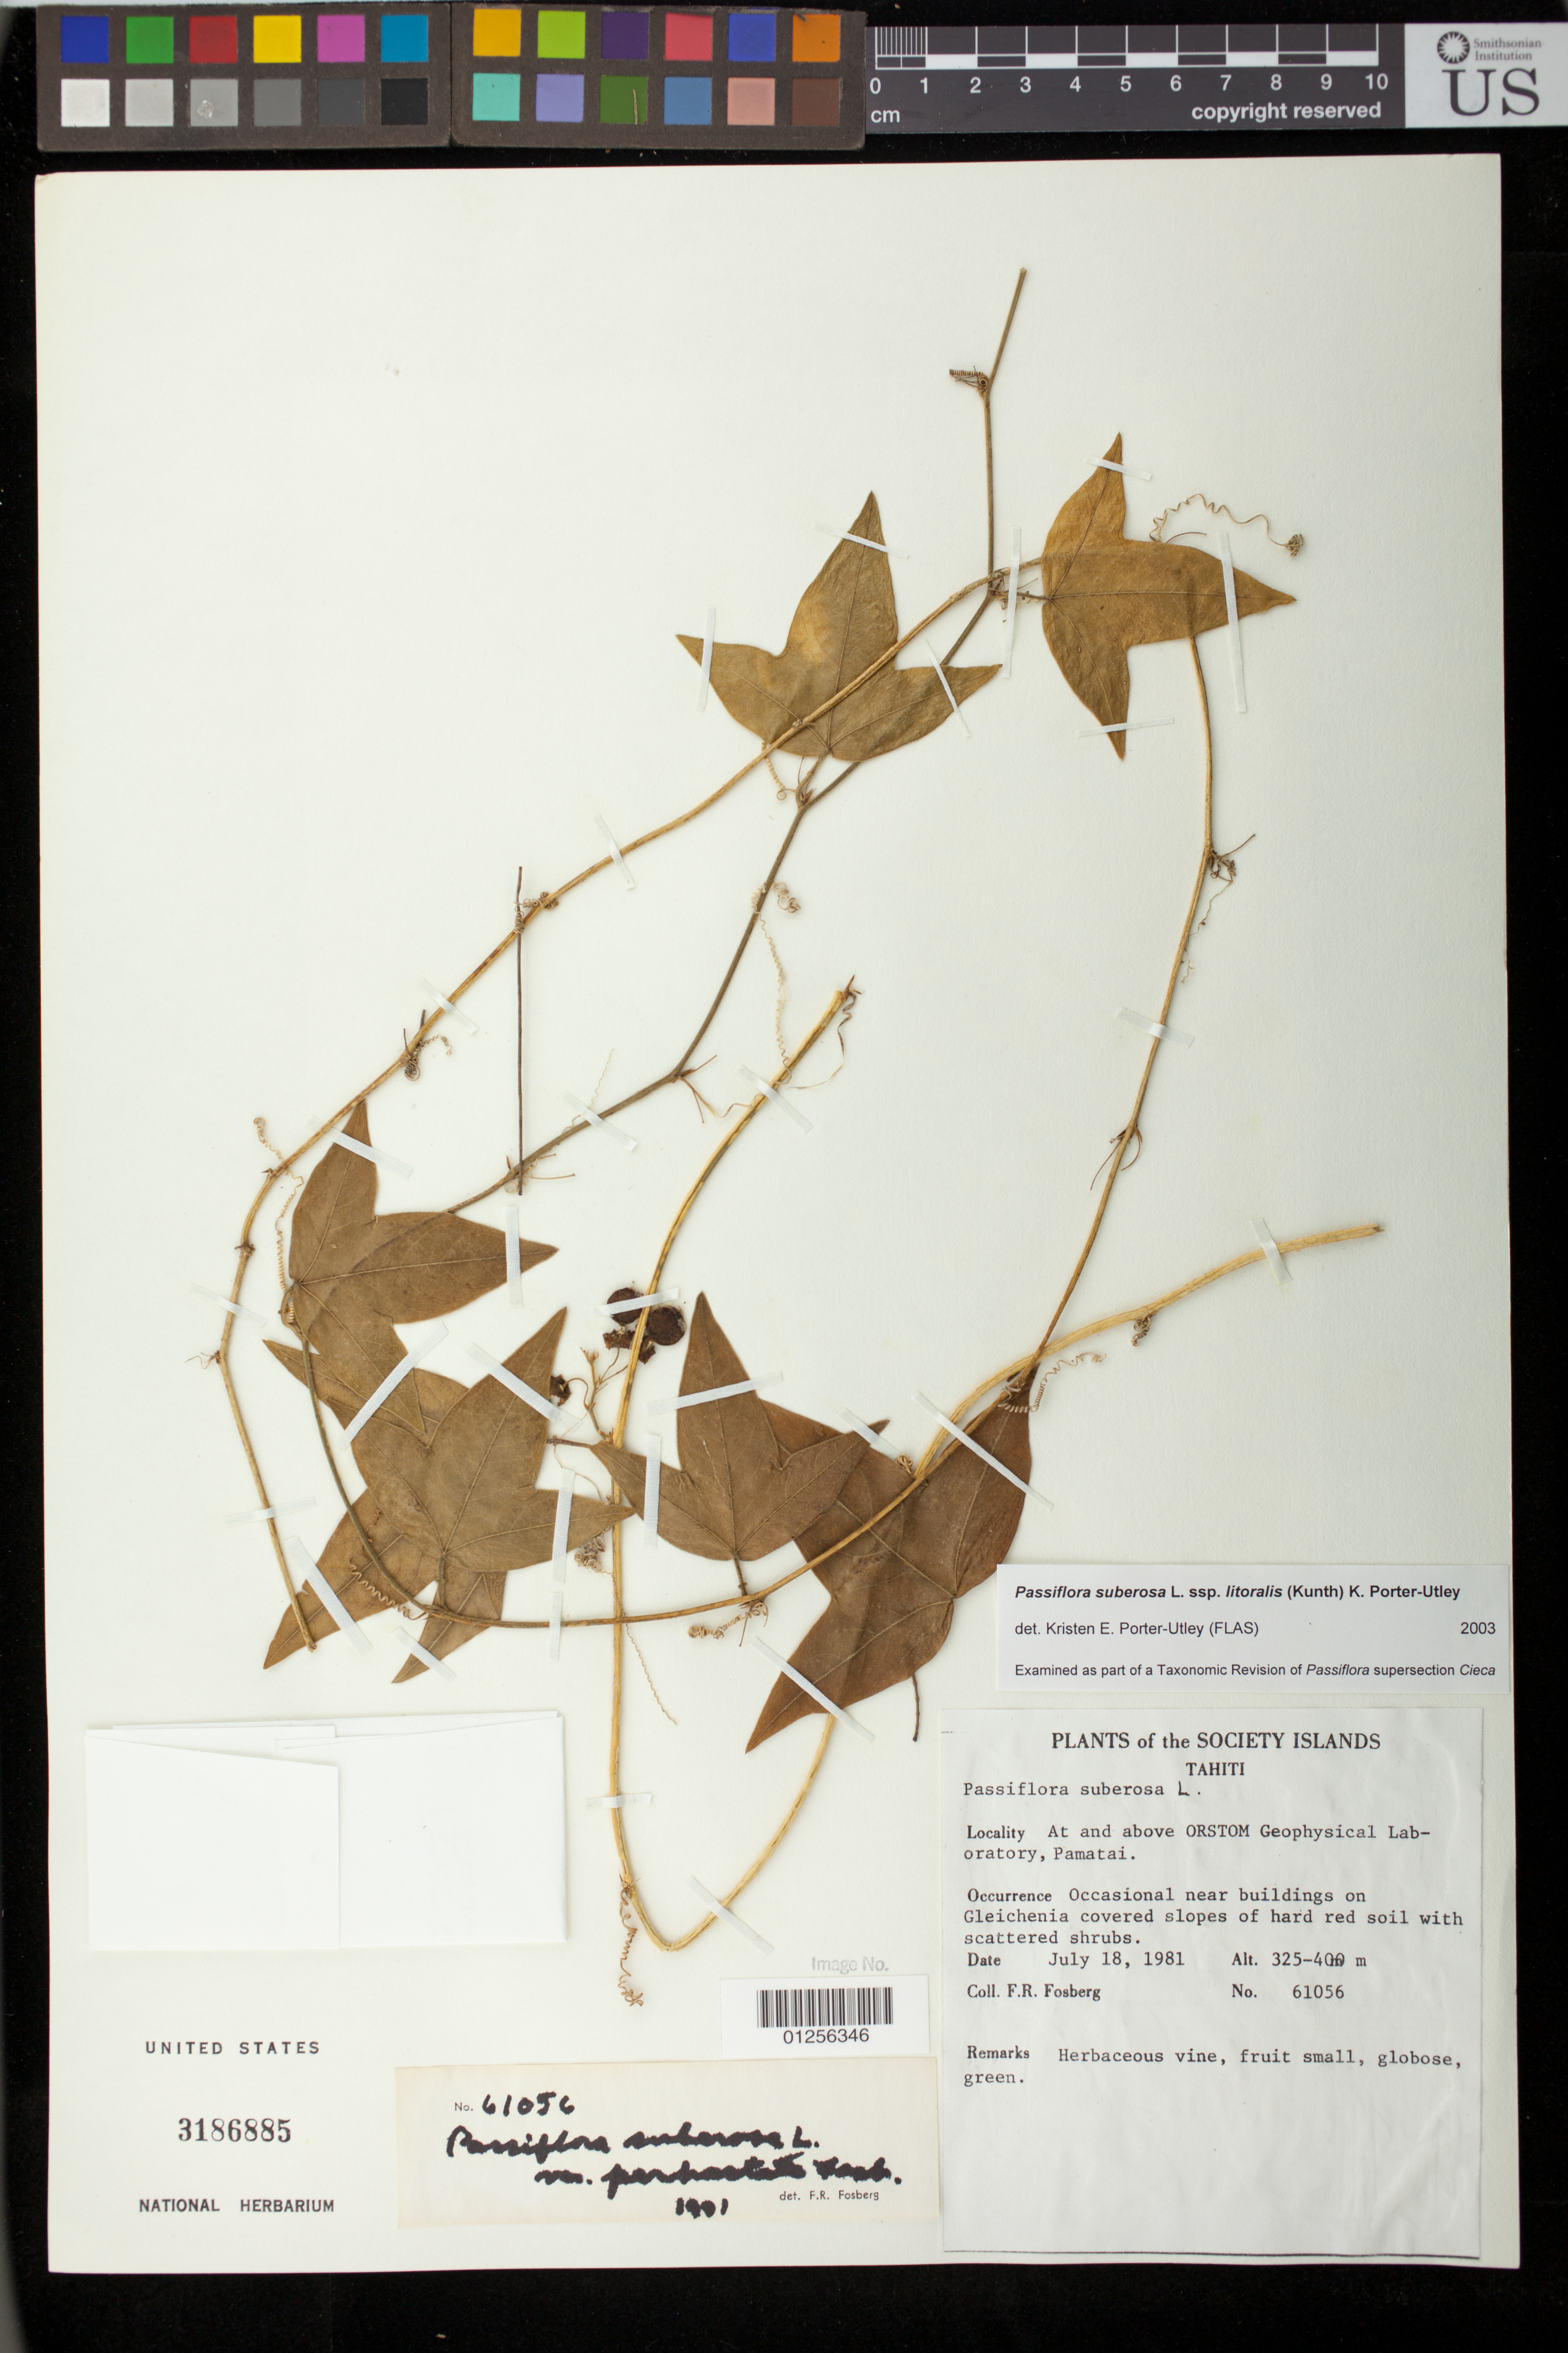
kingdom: Plantae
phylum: Tracheophyta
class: Magnoliopsida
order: Malpighiales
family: Passifloraceae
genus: Passiflora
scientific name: Passiflora suberosa subsp. litoralis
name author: (Kunth) Port.-Utl. et al.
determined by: Porter-Utley, Kristen E.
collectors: F. R. Fosberg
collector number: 61056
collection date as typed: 18 Jul 1981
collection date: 1981-07-18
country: French Polynesia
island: Tahiti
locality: Society Islands, Tahiti. At and above ORSTOM Geophysical Laboratory, Pamatai.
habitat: Gleichenia covered slopes of hard red soil with scattered shrubs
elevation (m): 325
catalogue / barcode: US 3186885